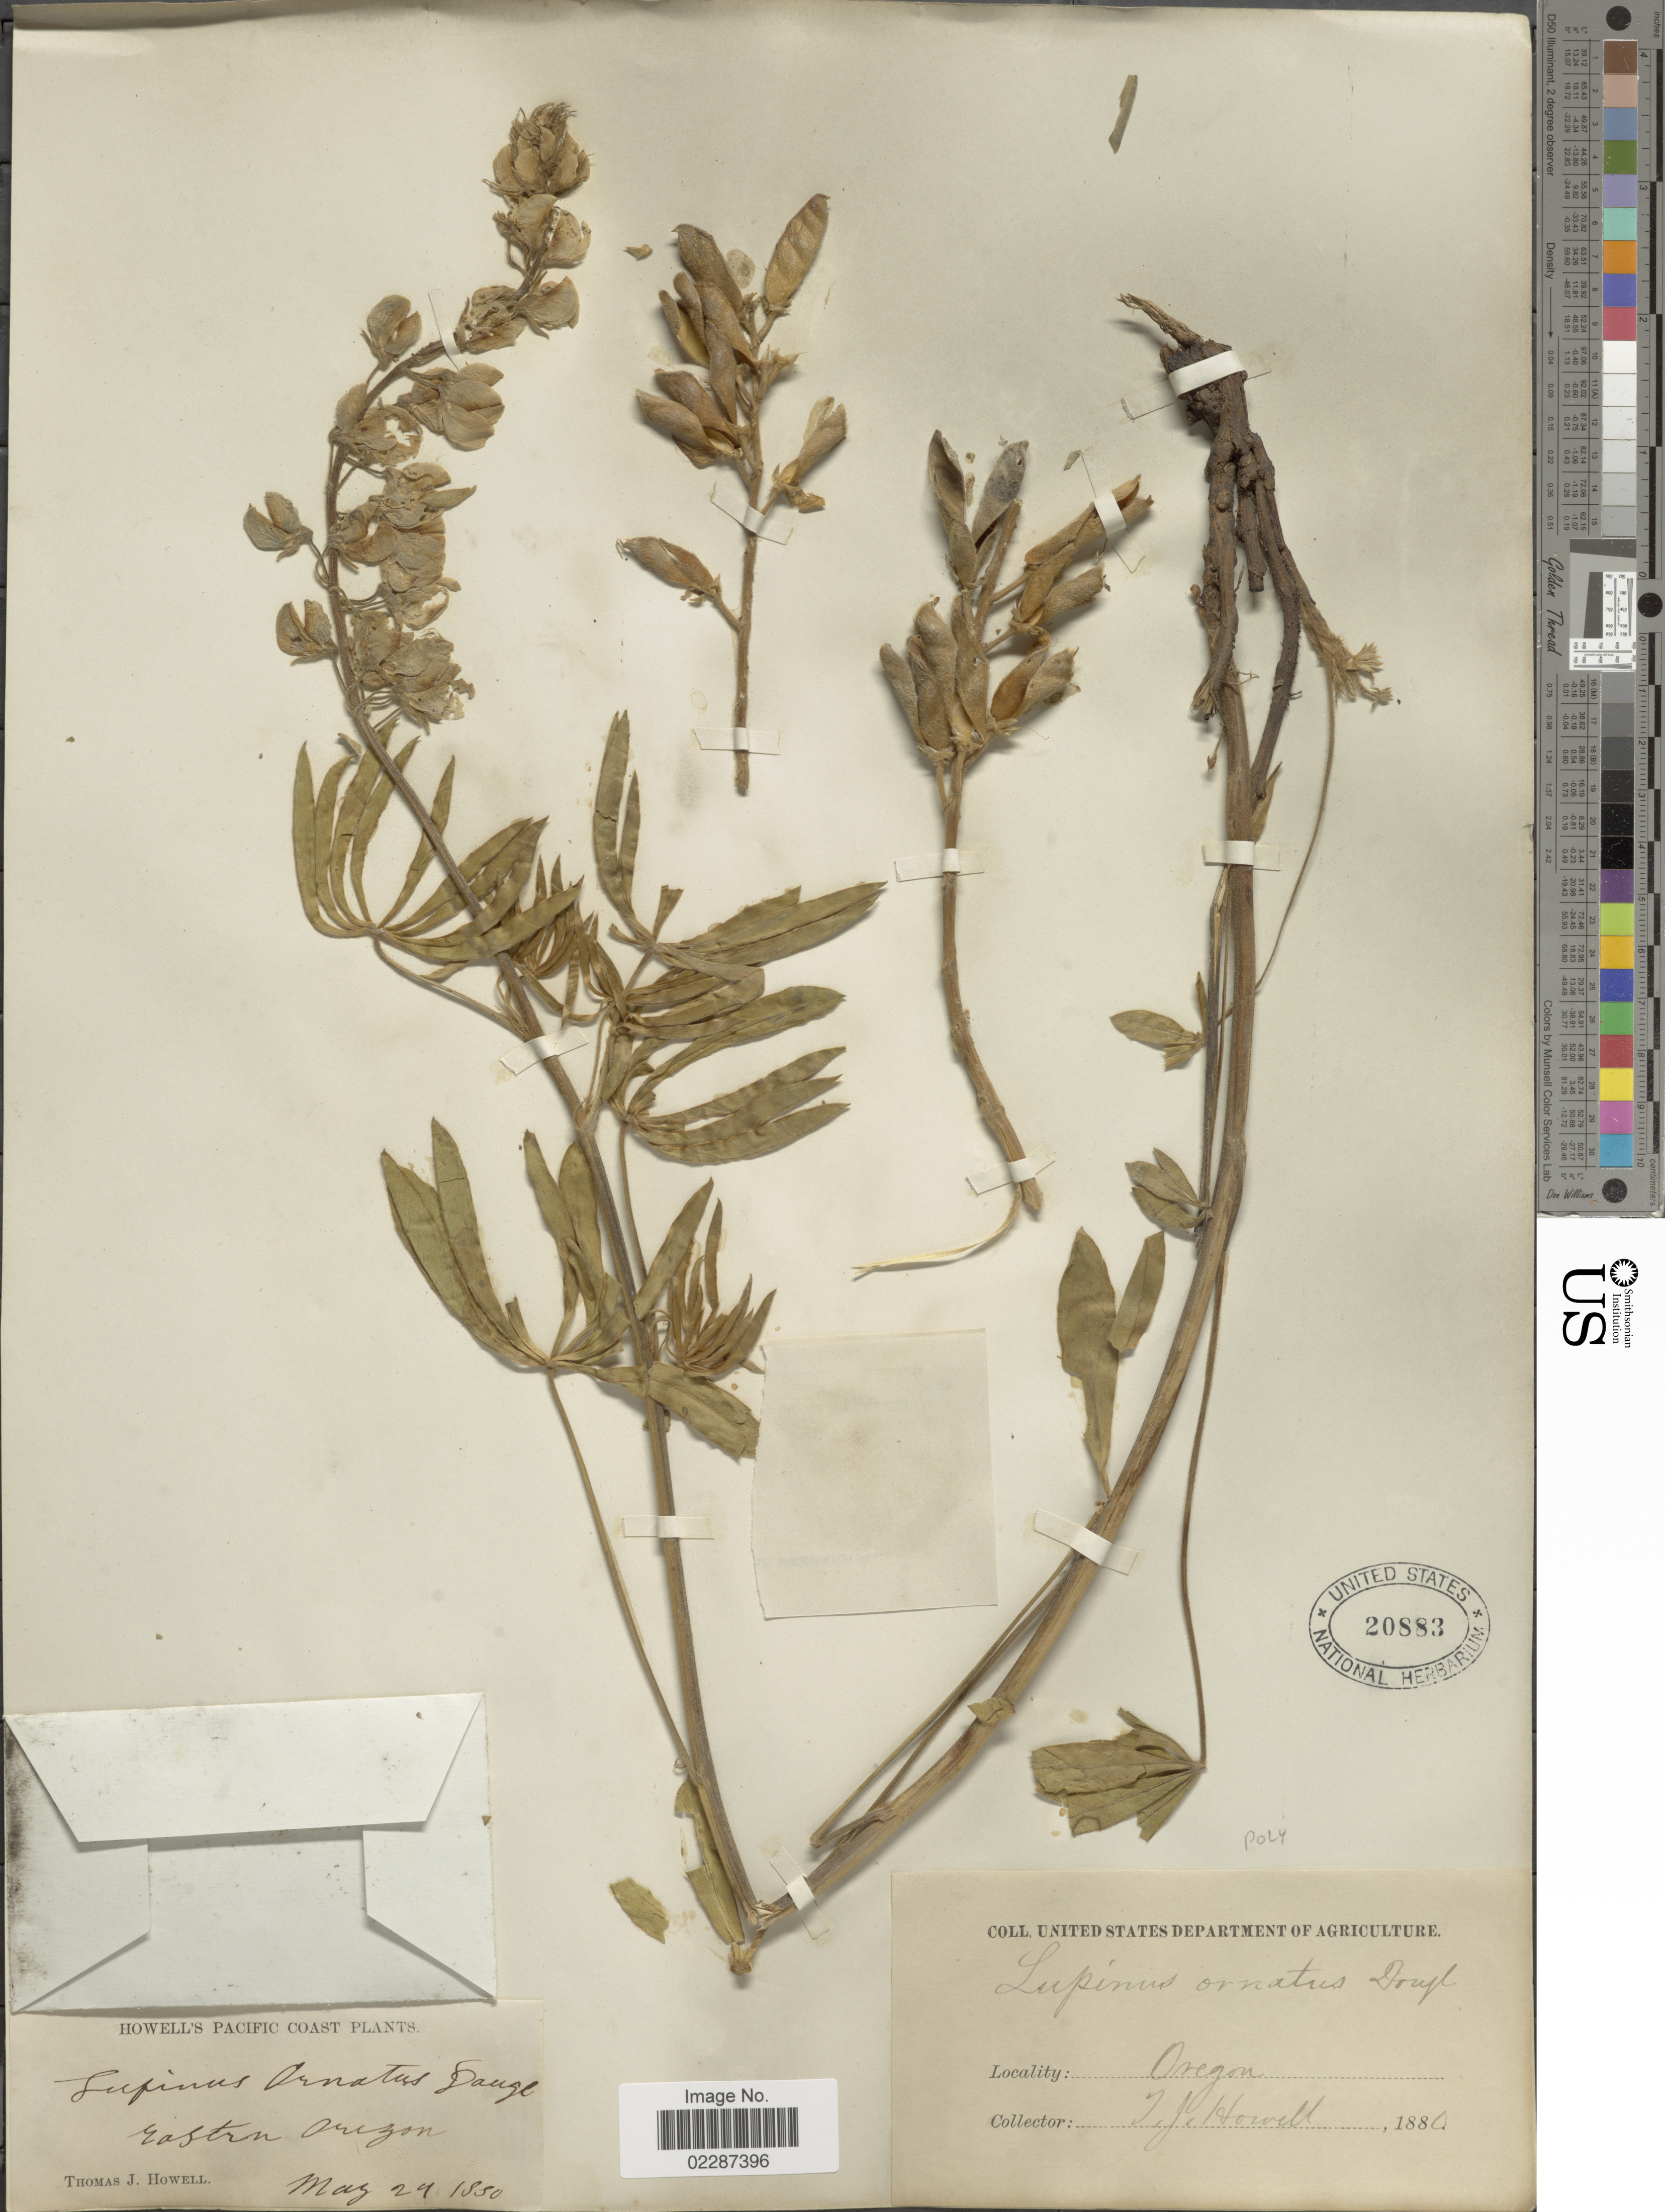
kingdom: Plantae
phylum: Tracheophyta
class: Magnoliopsida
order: Fabales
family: Fabaceae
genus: Lupinus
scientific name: Lupinus sericeus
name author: Pursh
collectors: T. J. Howell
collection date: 1880-05-29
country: United States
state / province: Oregon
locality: Eastern Oregon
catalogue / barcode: US 20883